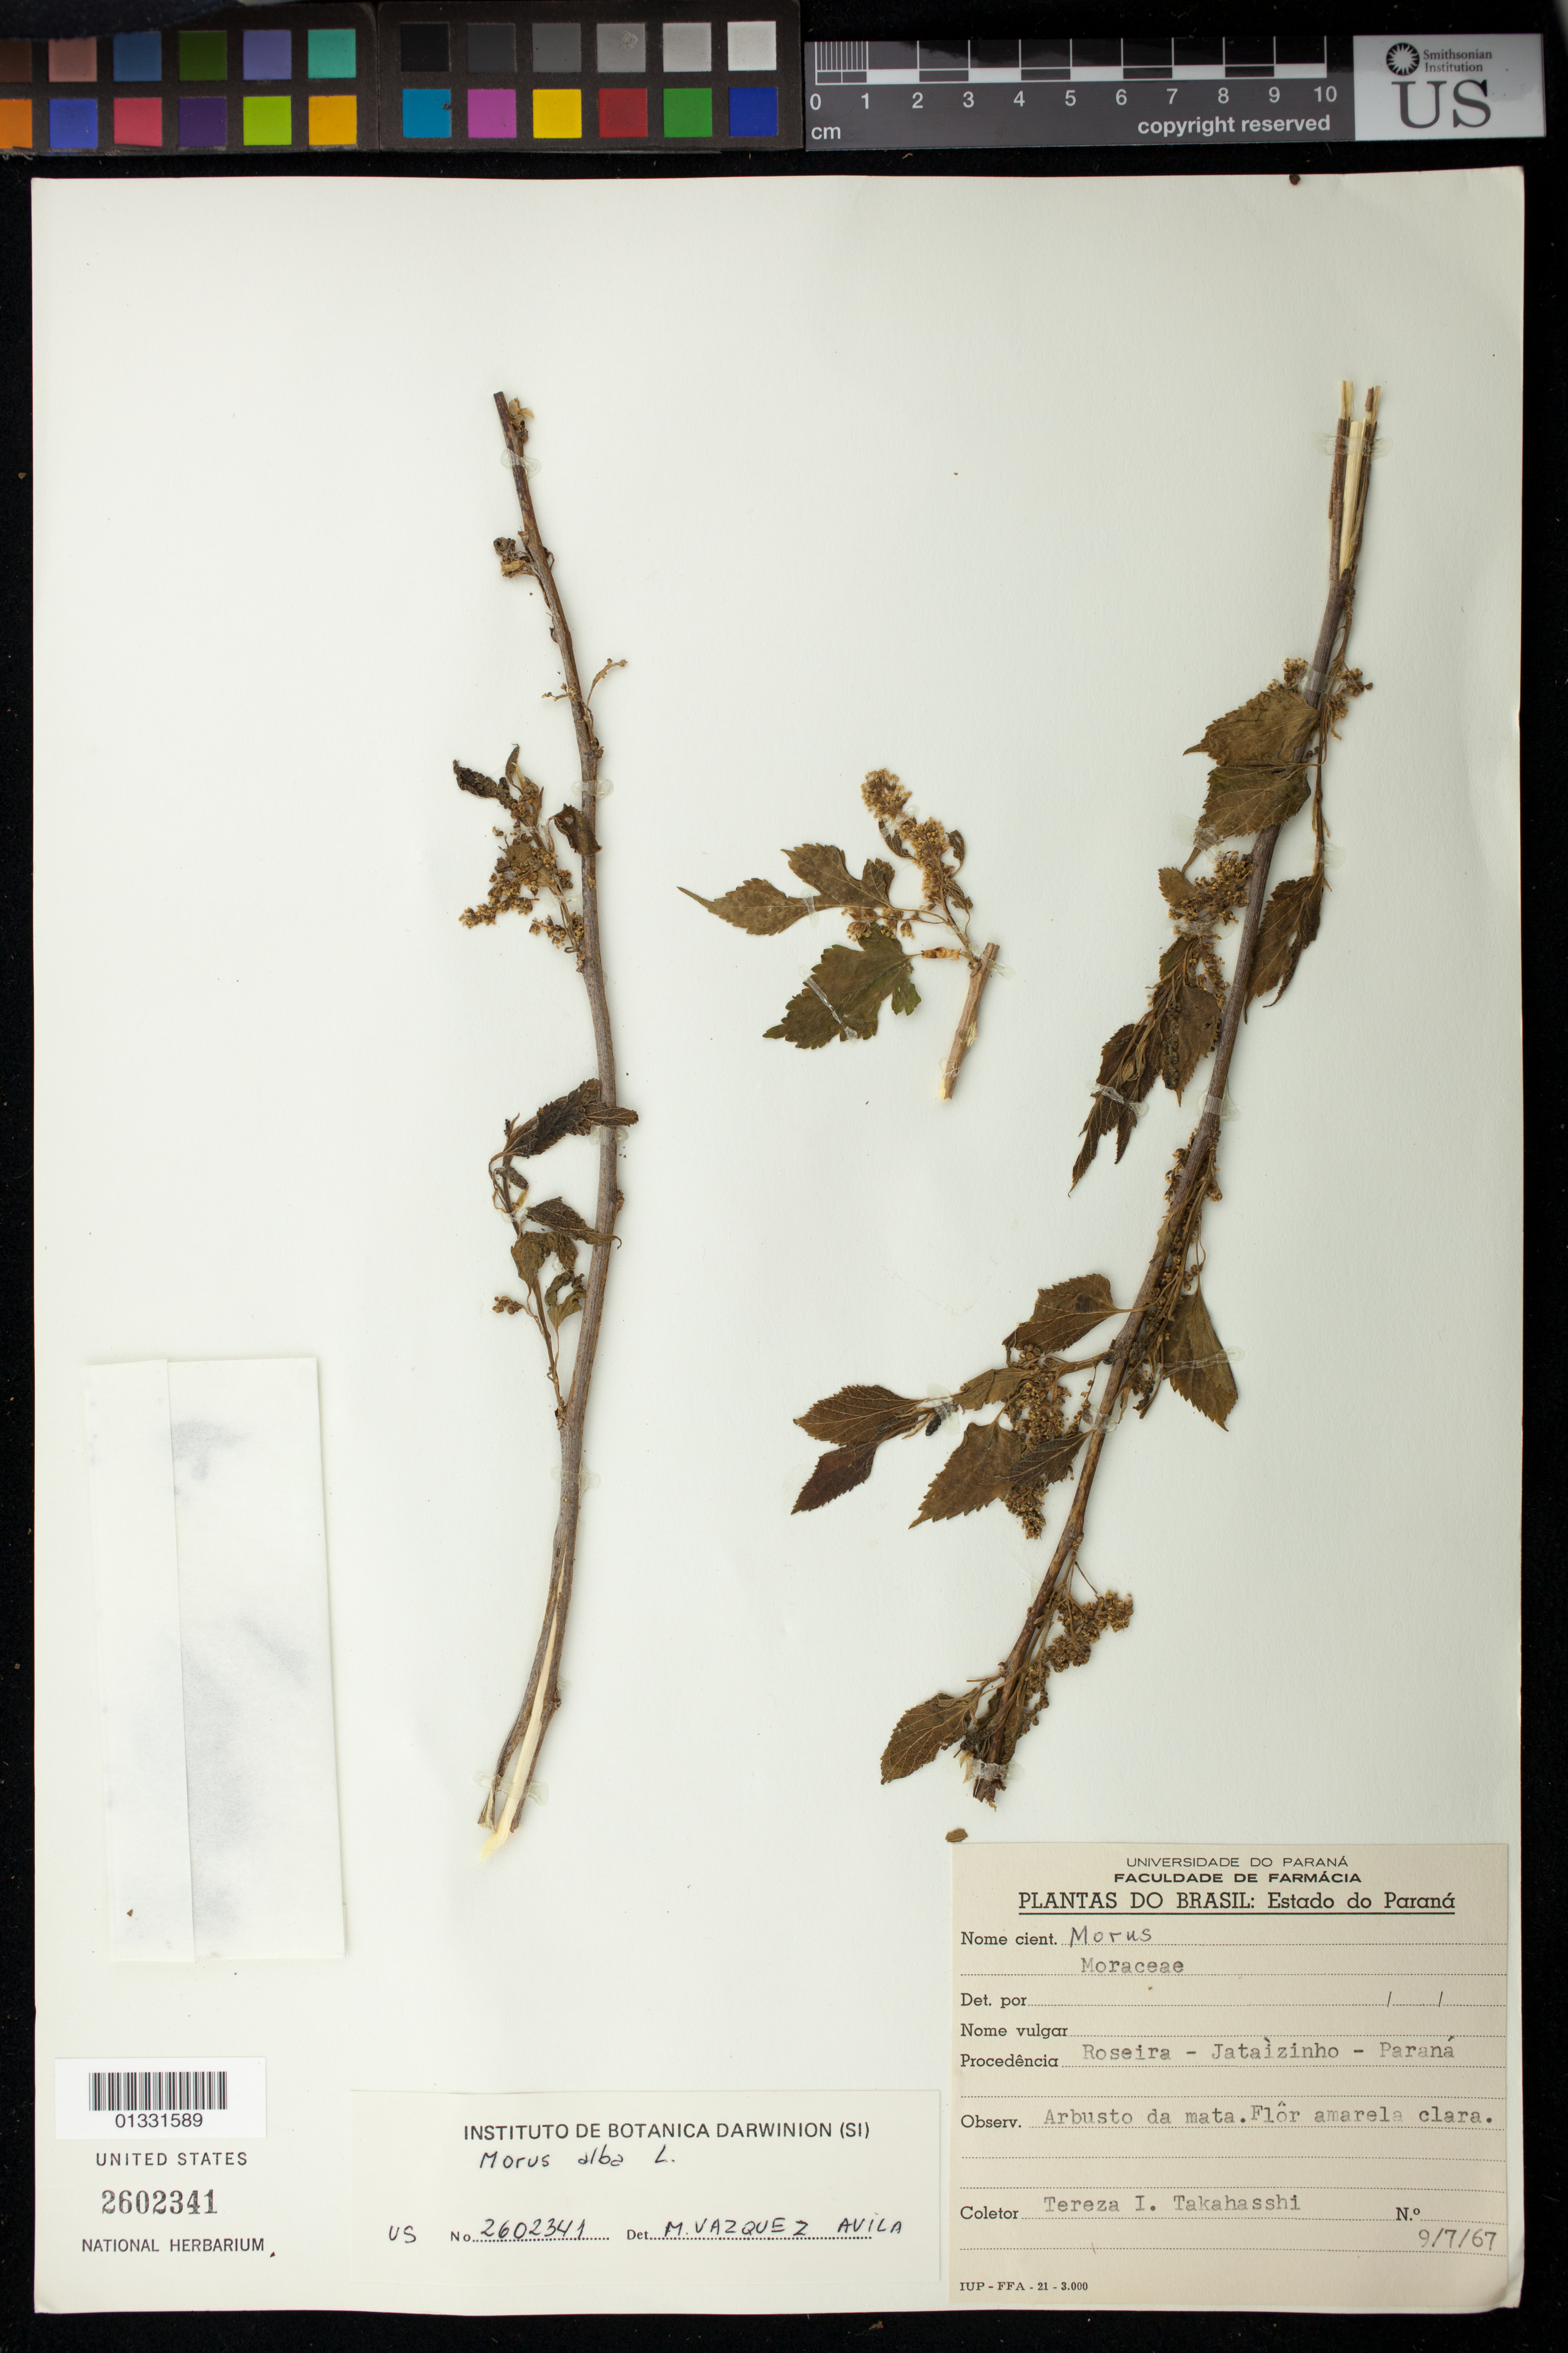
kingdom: Plantae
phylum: Tracheophyta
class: Magnoliopsida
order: Rosales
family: Moraceae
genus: Morus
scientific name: Morus alba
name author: L.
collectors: T. Takahashi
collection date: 1967-07-09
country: Brazil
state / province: Paraná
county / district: Jataizinho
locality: Roseira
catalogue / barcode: US 2602341